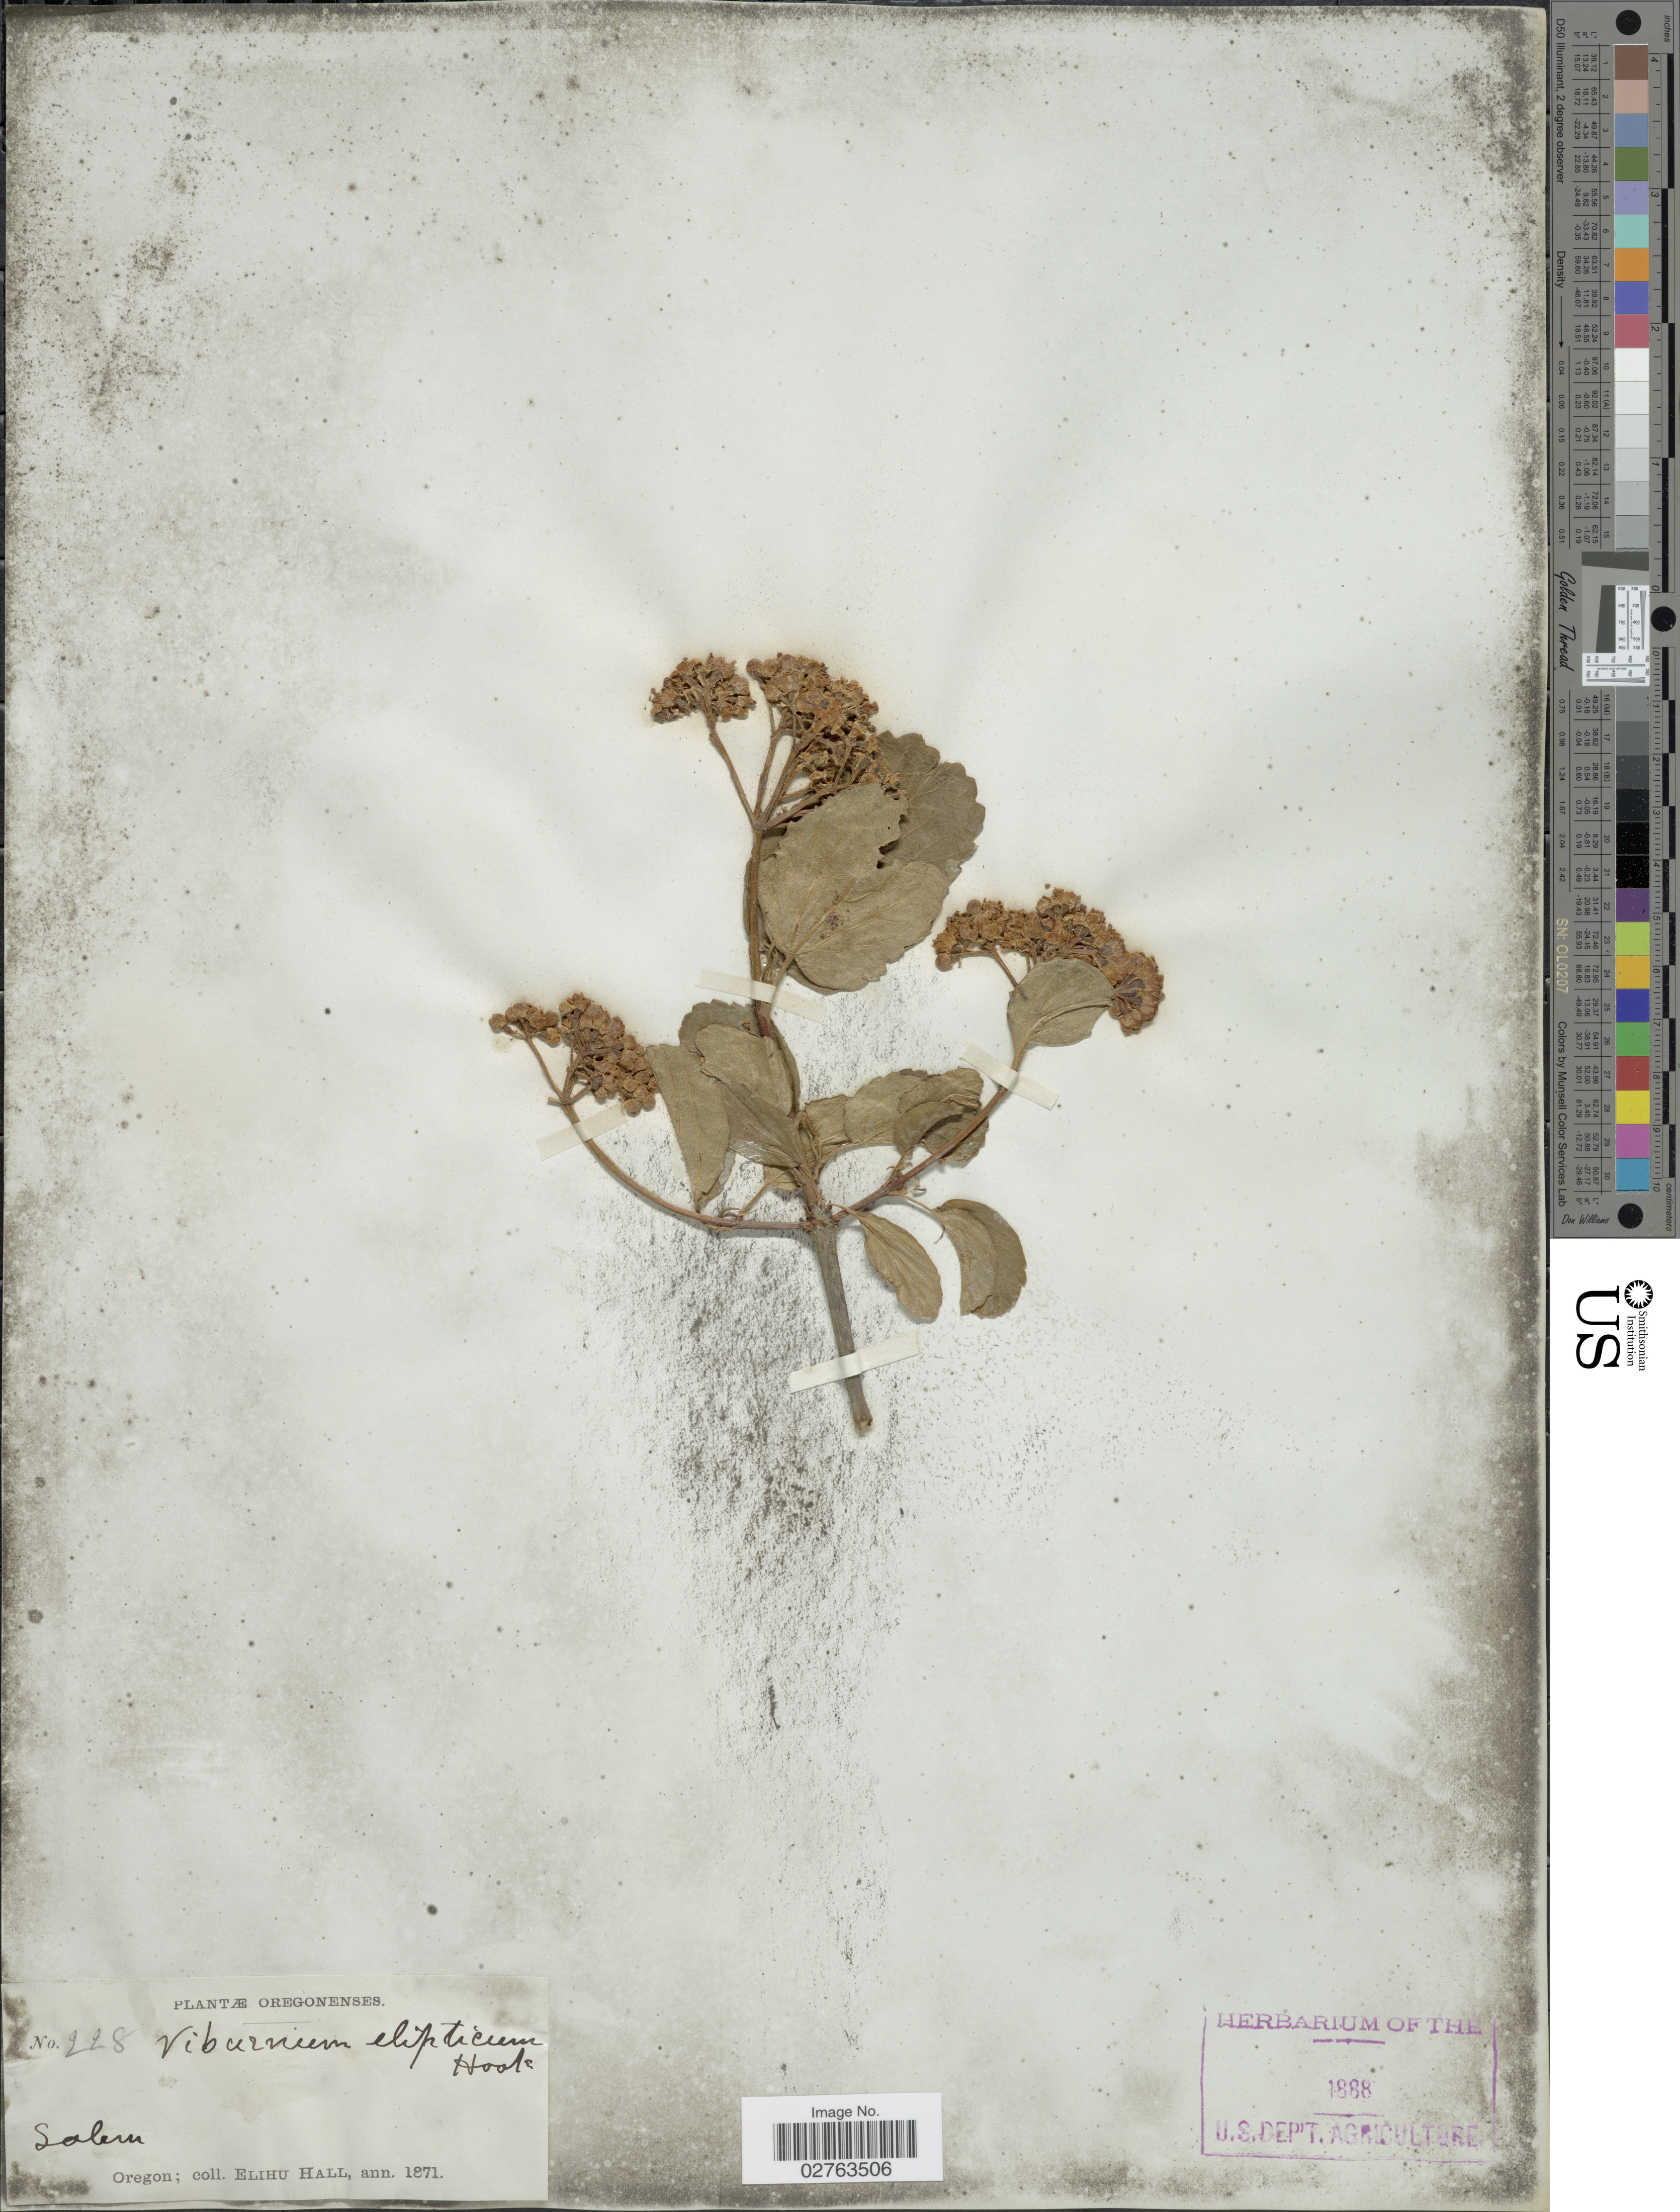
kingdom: Plantae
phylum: Tracheophyta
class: Magnoliopsida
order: Dipsacales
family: Viburnaceae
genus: Viburnum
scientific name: Viburnum ellipticum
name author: Hook.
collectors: E. Hall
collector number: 228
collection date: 1871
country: United States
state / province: Oregon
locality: Salem